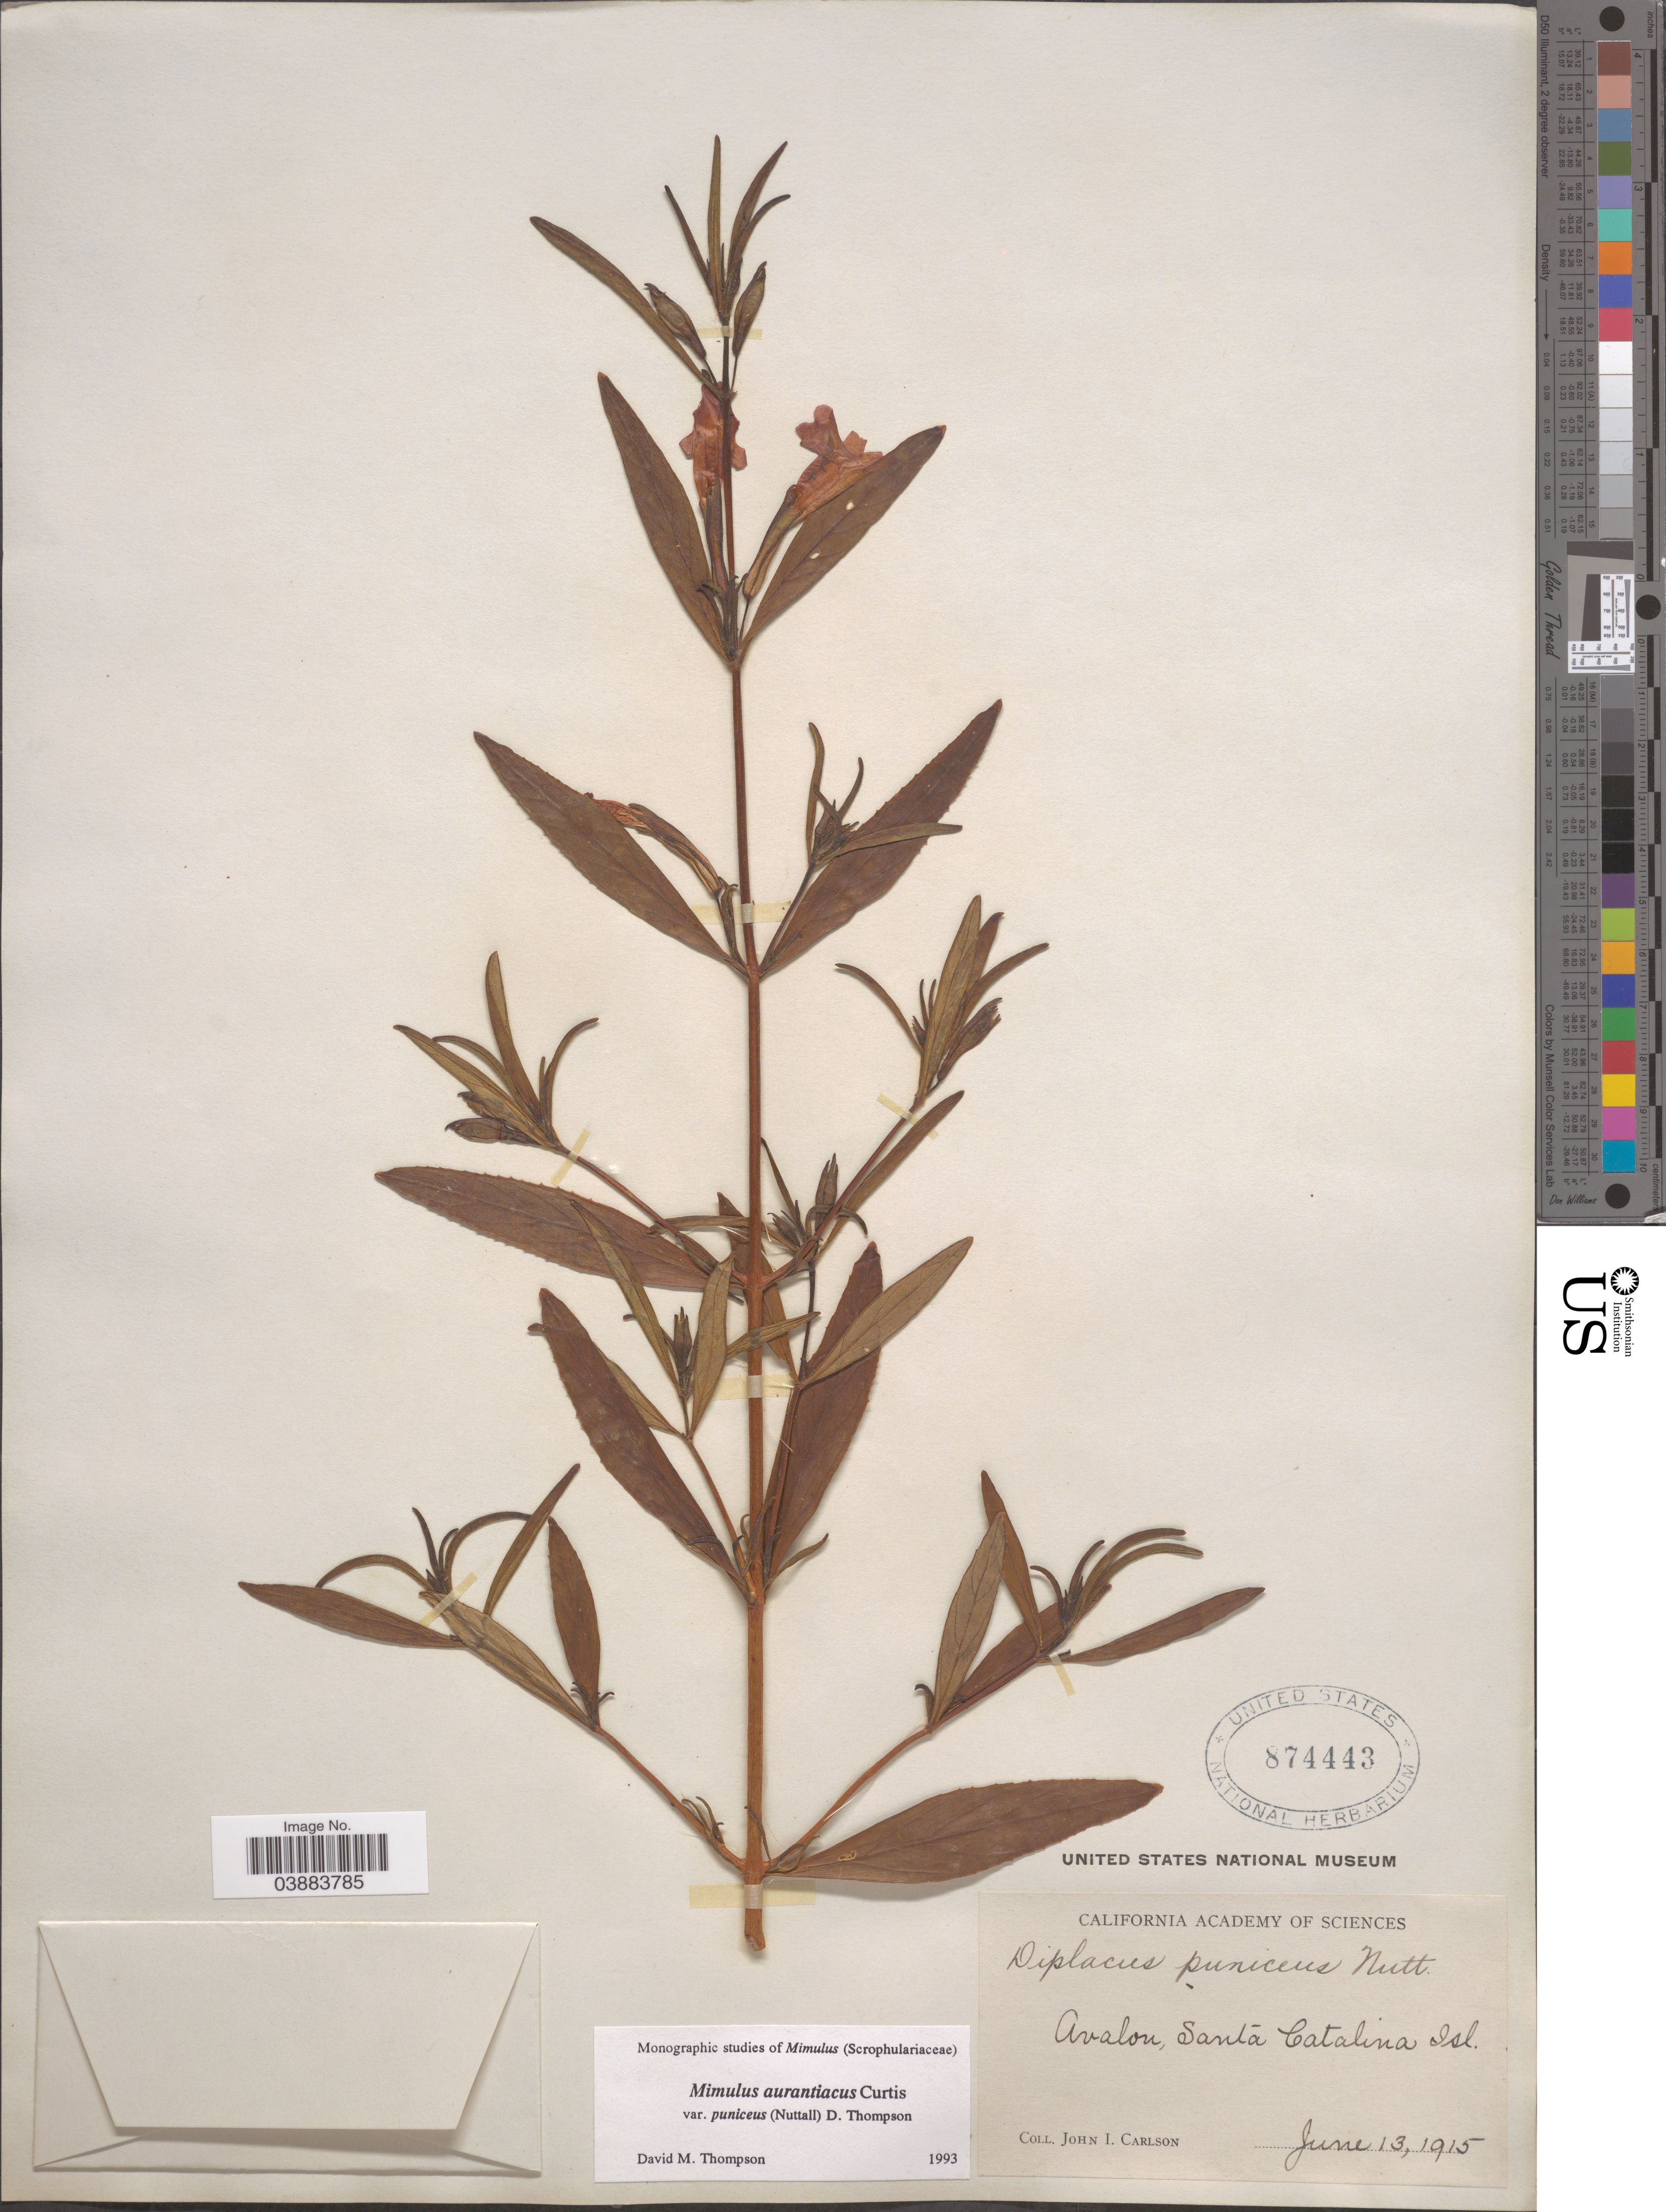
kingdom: Plantae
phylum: Tracheophyta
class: Magnoliopsida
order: Lamiales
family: Phrymaceae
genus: Diplacus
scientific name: Diplacus aurantiacus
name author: (Curtis) Jeps.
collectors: J. Carlson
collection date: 1915-06-13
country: United States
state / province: California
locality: Avalon, Santa Catalina Isl.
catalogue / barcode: US 874443